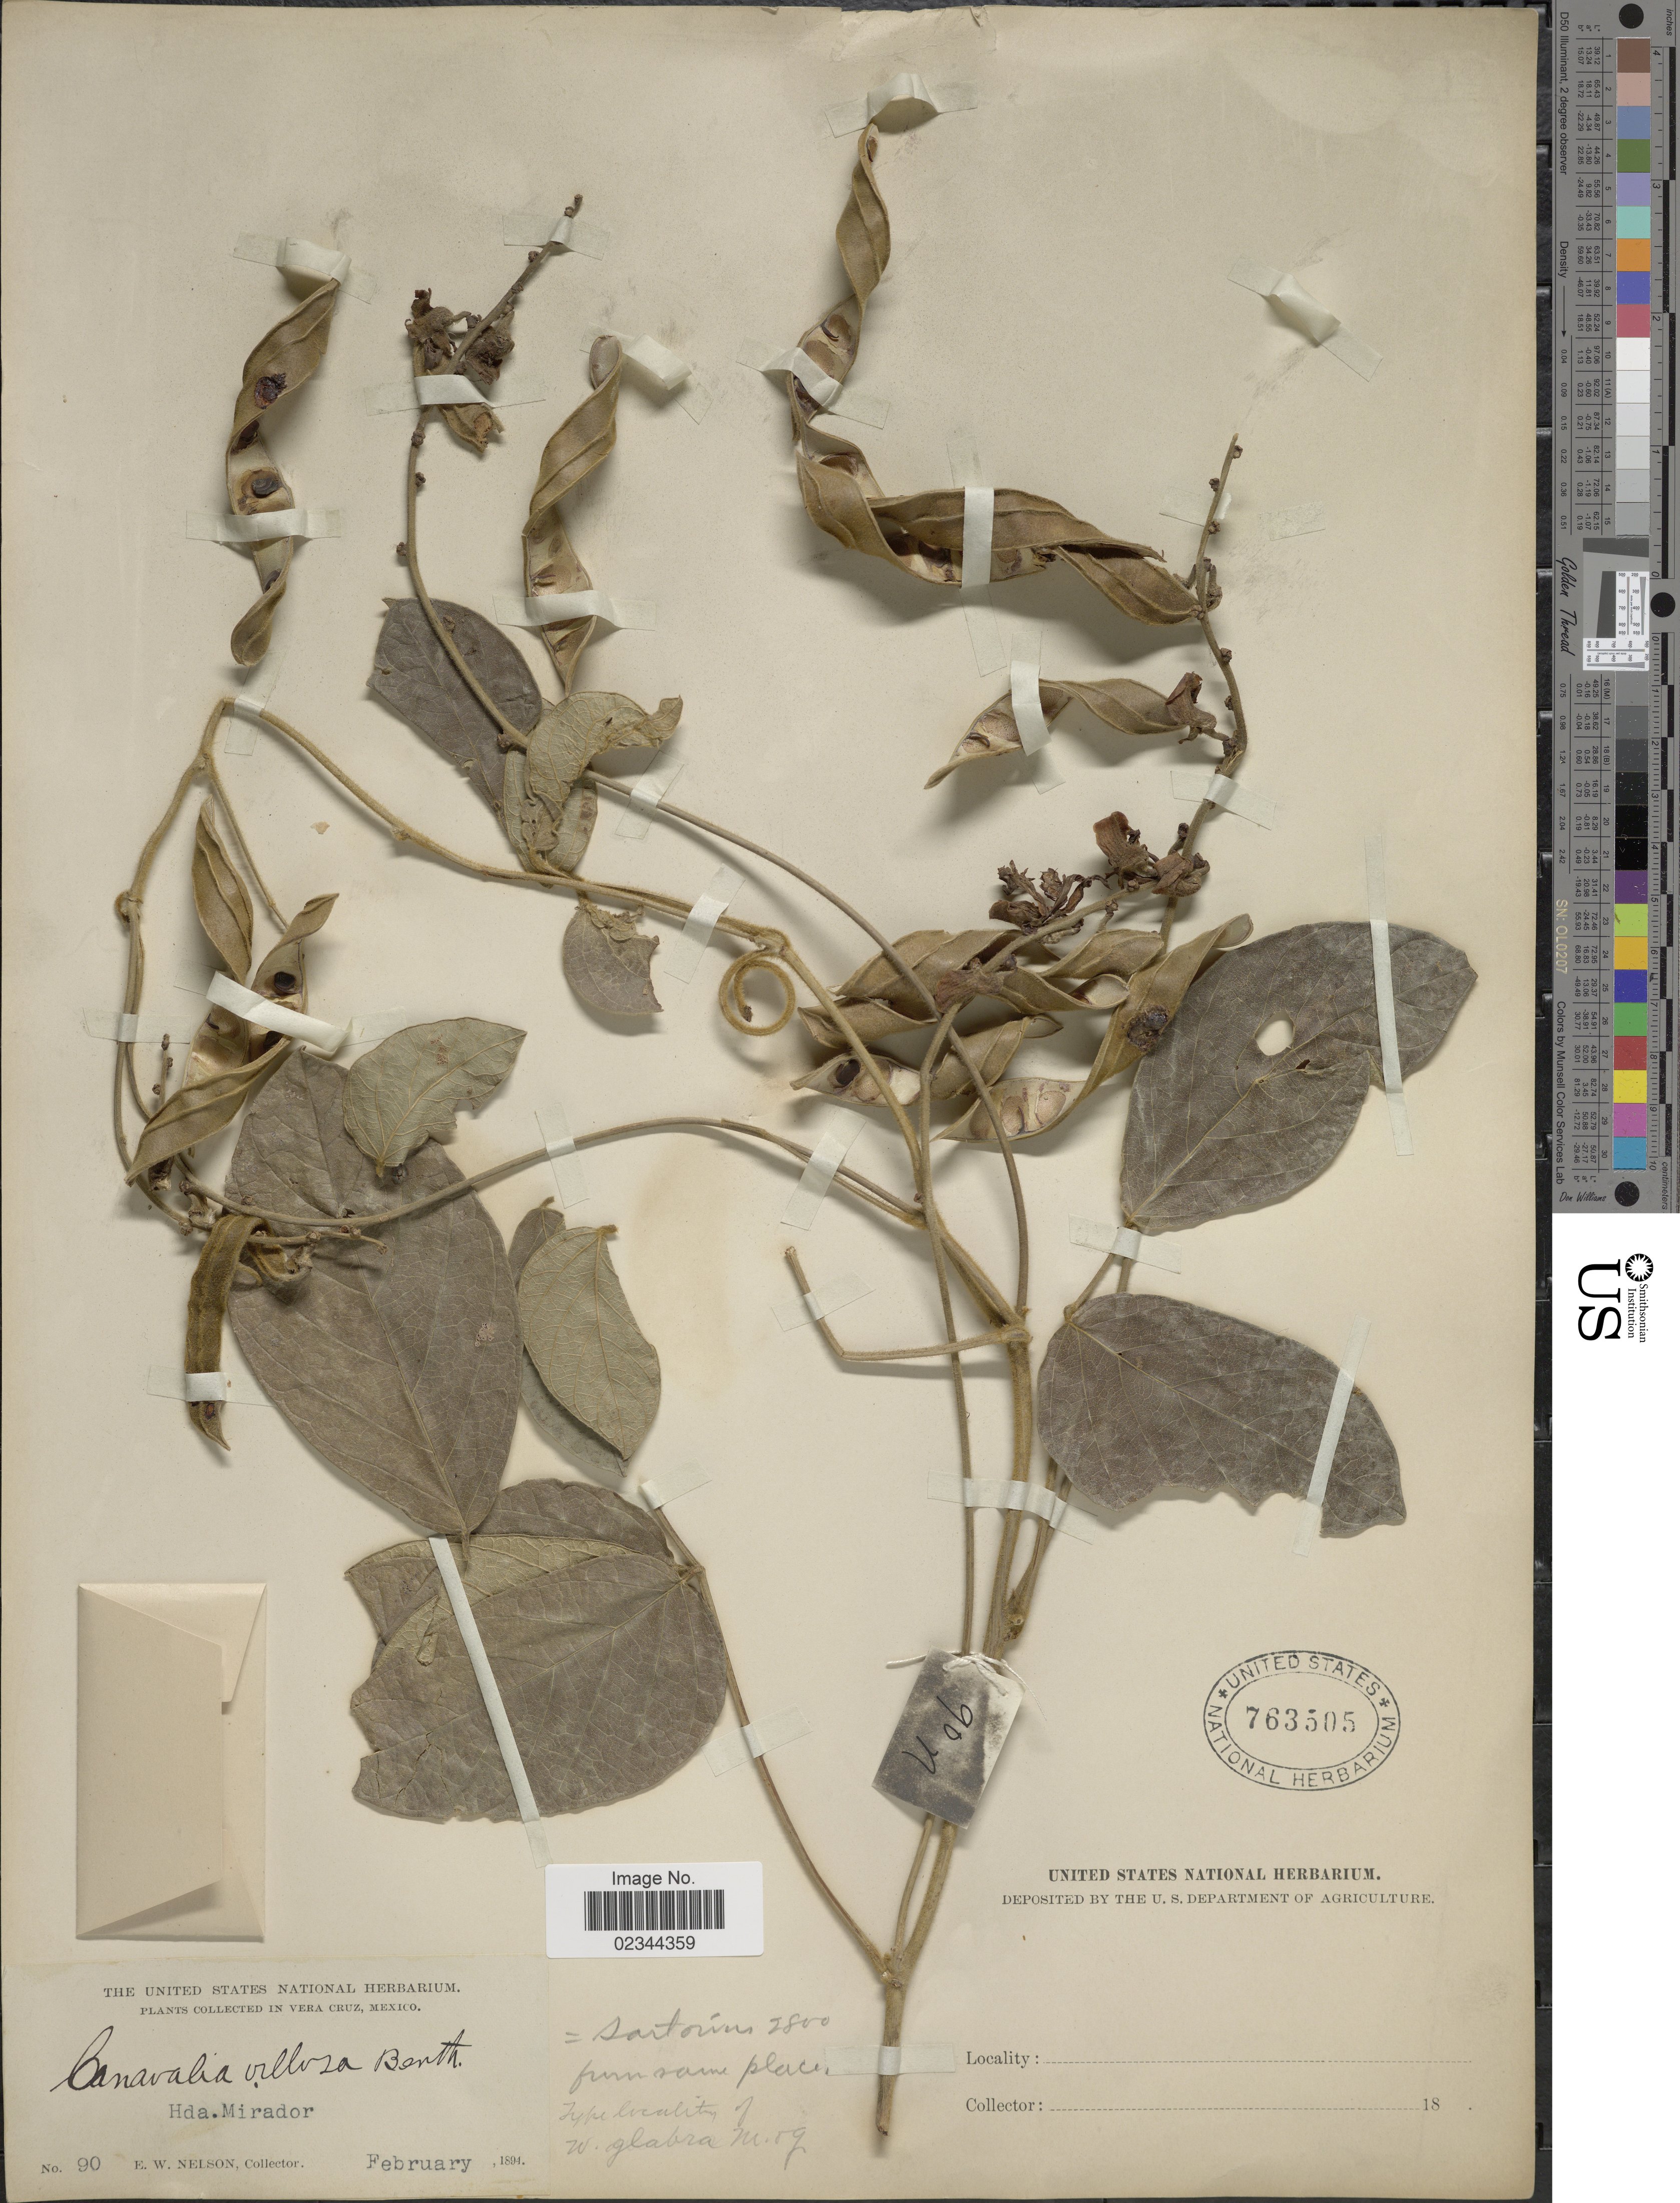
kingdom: Plantae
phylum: Tracheophyta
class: Magnoliopsida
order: Fabales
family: Fabaceae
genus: Canavalia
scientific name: Canavalia villosa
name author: Benth.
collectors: E. W. Nelson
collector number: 90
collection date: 1894-02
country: Mexico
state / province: Veracruz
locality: Vera Cruz, Hda. Mirador.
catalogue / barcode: US 763505